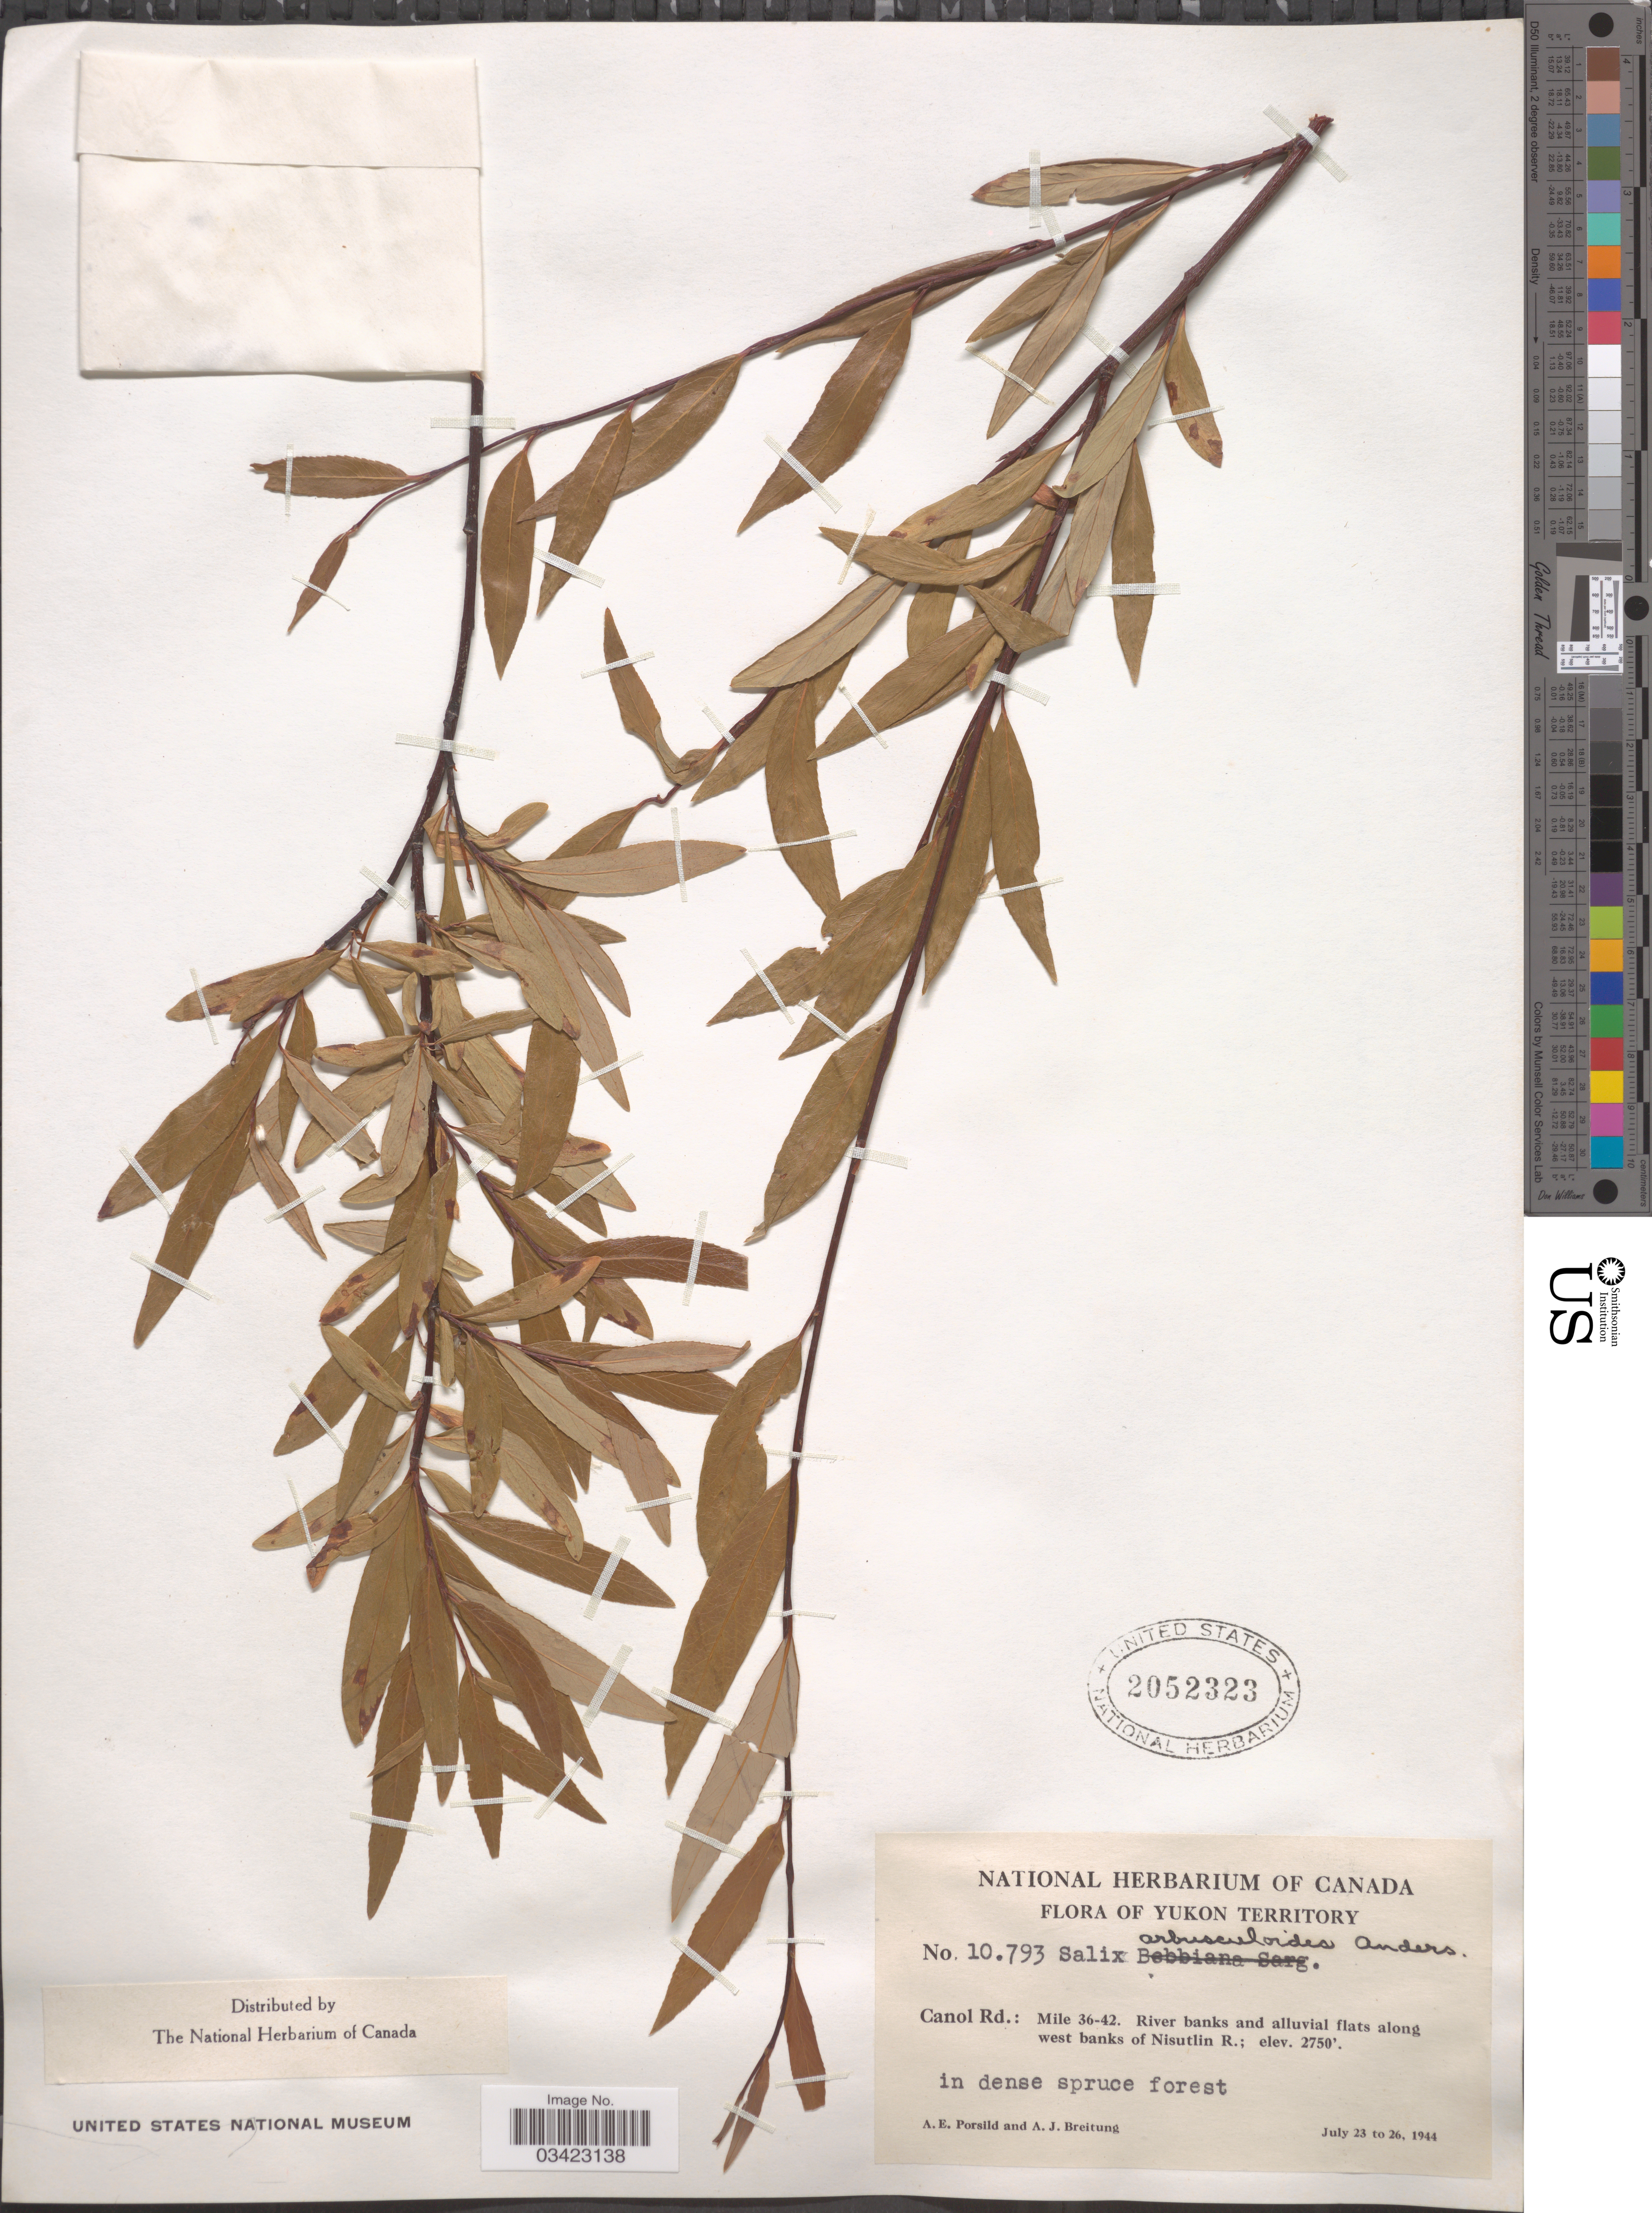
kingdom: Plantae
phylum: Tracheophyta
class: Magnoliopsida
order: Malpighiales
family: Salicaceae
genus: Salix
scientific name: Salix arbusculoides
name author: Andersson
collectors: A. E. Porsild & A. Breitung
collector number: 10793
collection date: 1944-07-23/1944-07-26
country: Canada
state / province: Yukon Territory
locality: Canol Rd.: Mile 36-42. River banks and alluvial flats along west banks of Nisutlin R.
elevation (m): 838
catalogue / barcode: US 2052323